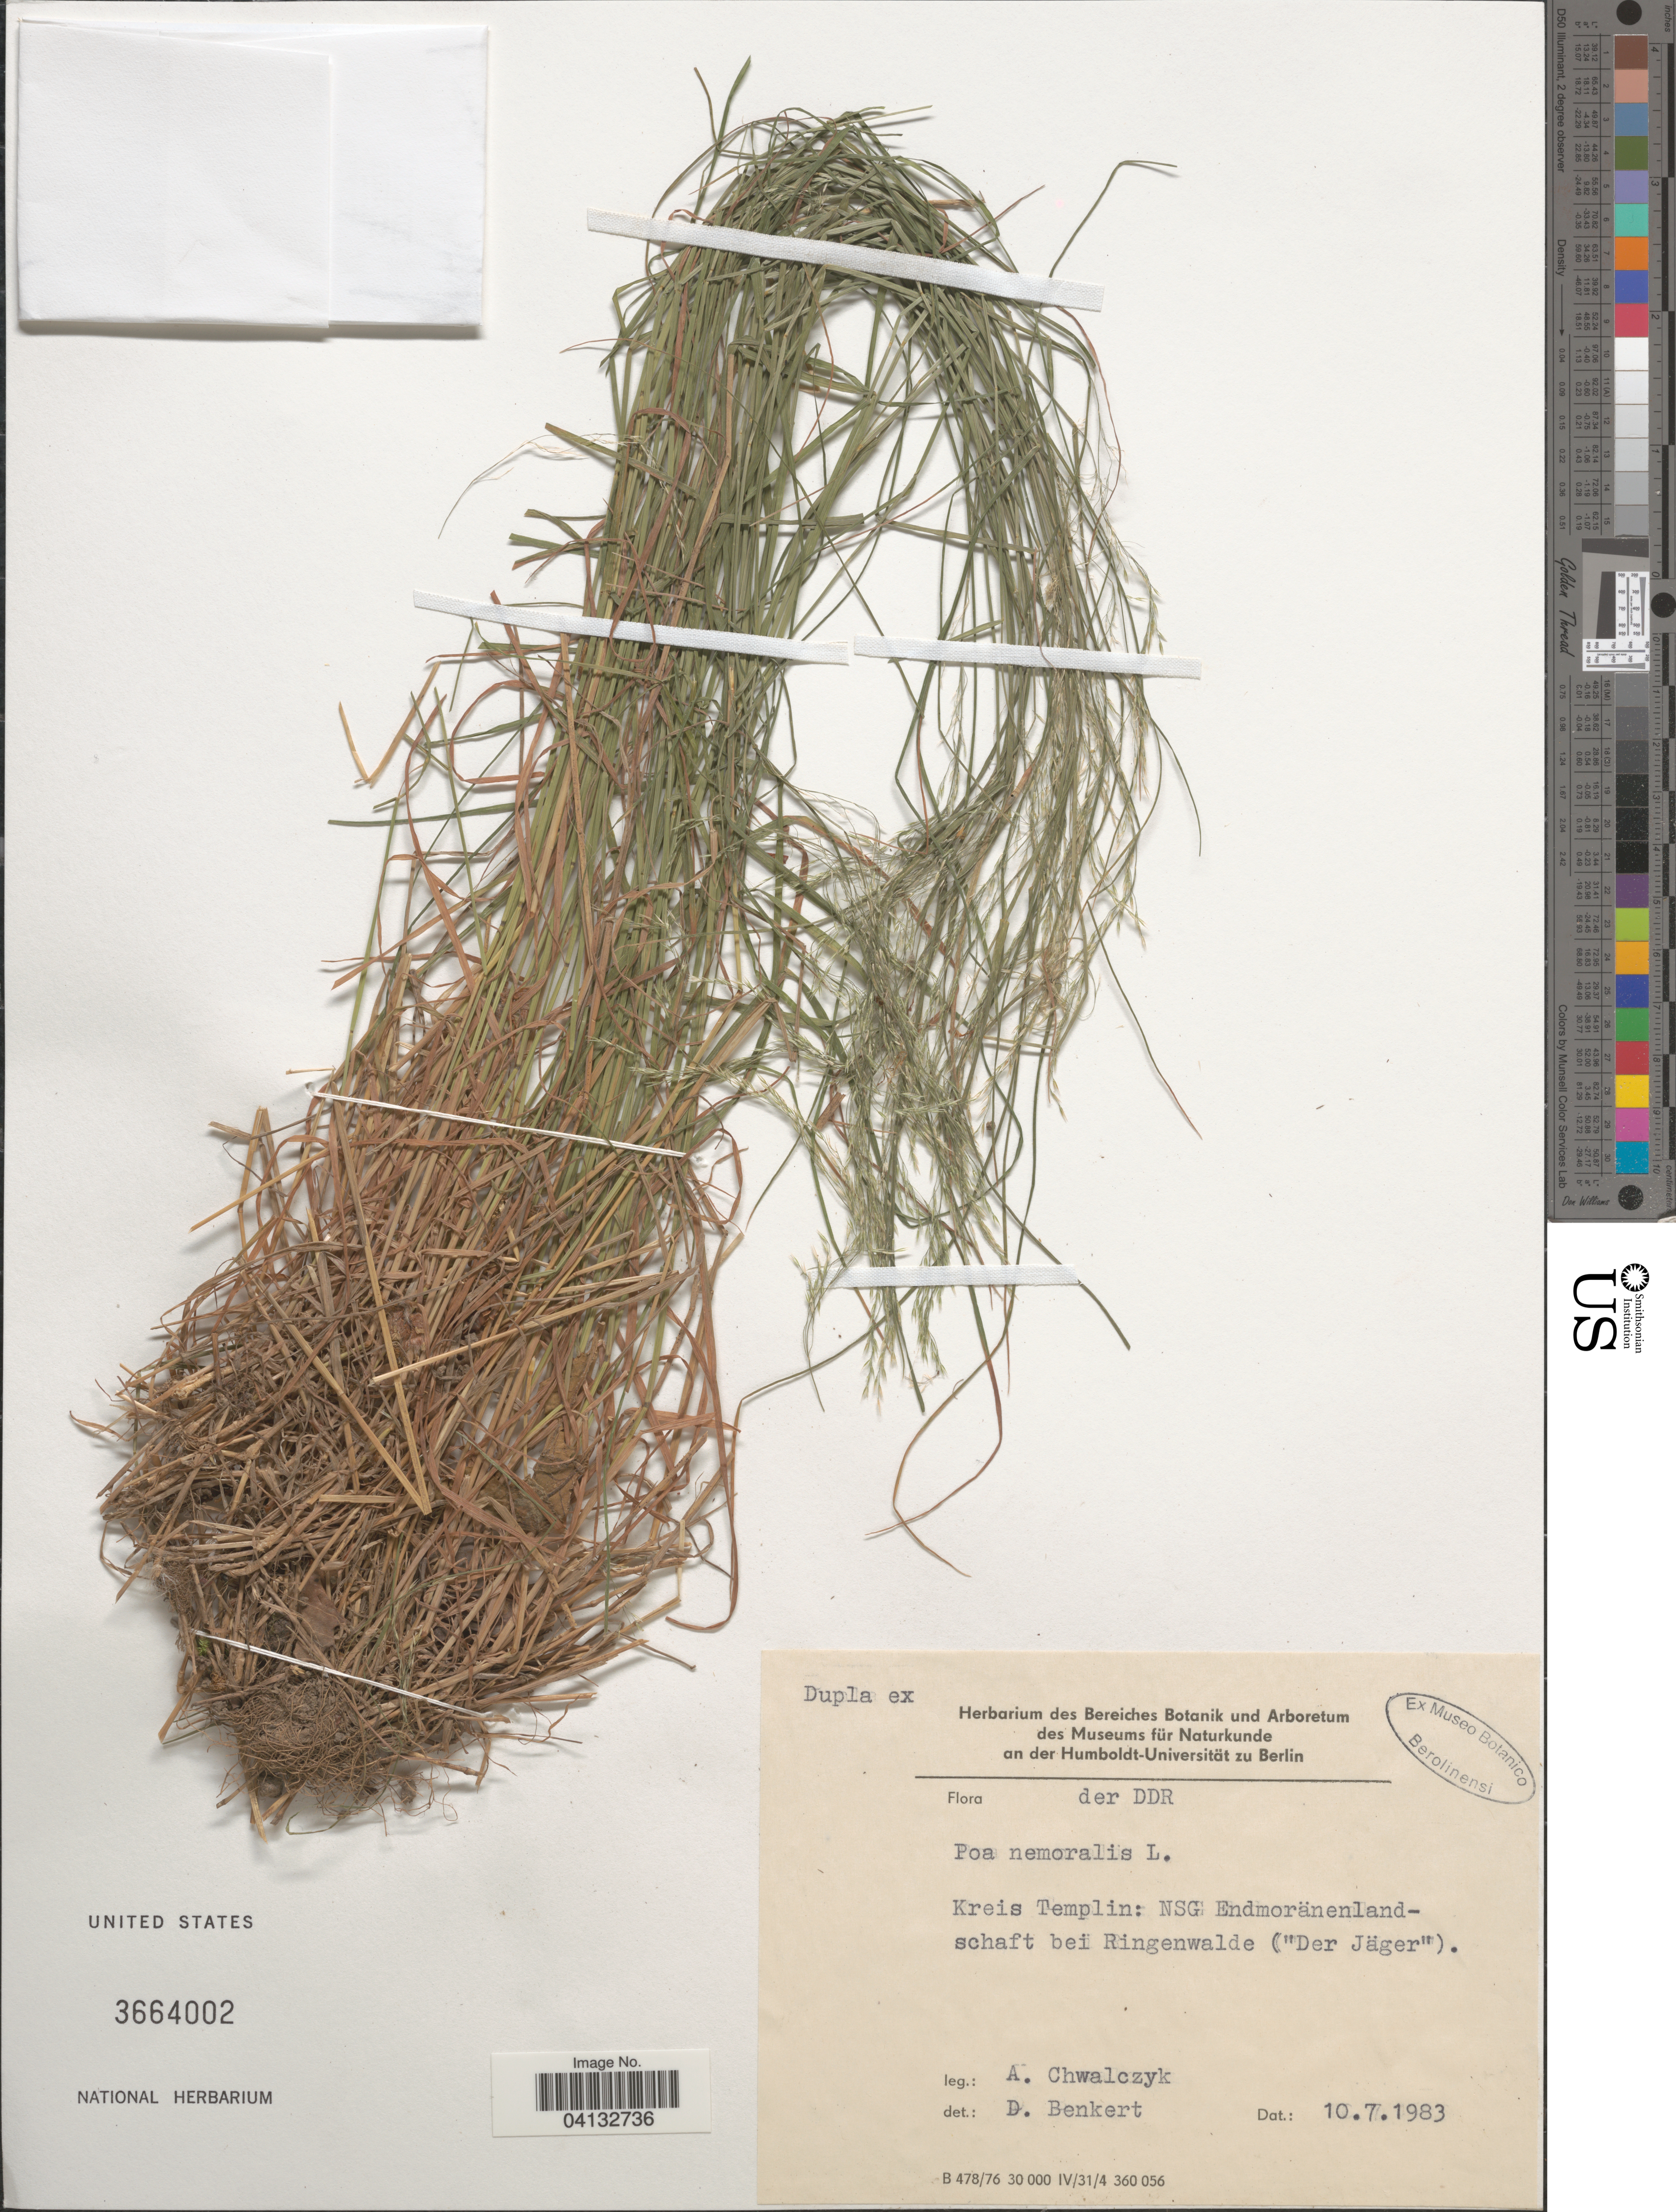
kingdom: Plantae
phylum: Tracheophyta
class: Liliopsida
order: Poales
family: Poaceae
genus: Poa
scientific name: Poa nemoralis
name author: L.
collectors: A. Chwalczyk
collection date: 1983-07-10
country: Germany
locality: DDR. Kreis Templin: NSG Endmoränenlandschaft bei Ringenwalde ("Der Jäger").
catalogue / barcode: US 3664002